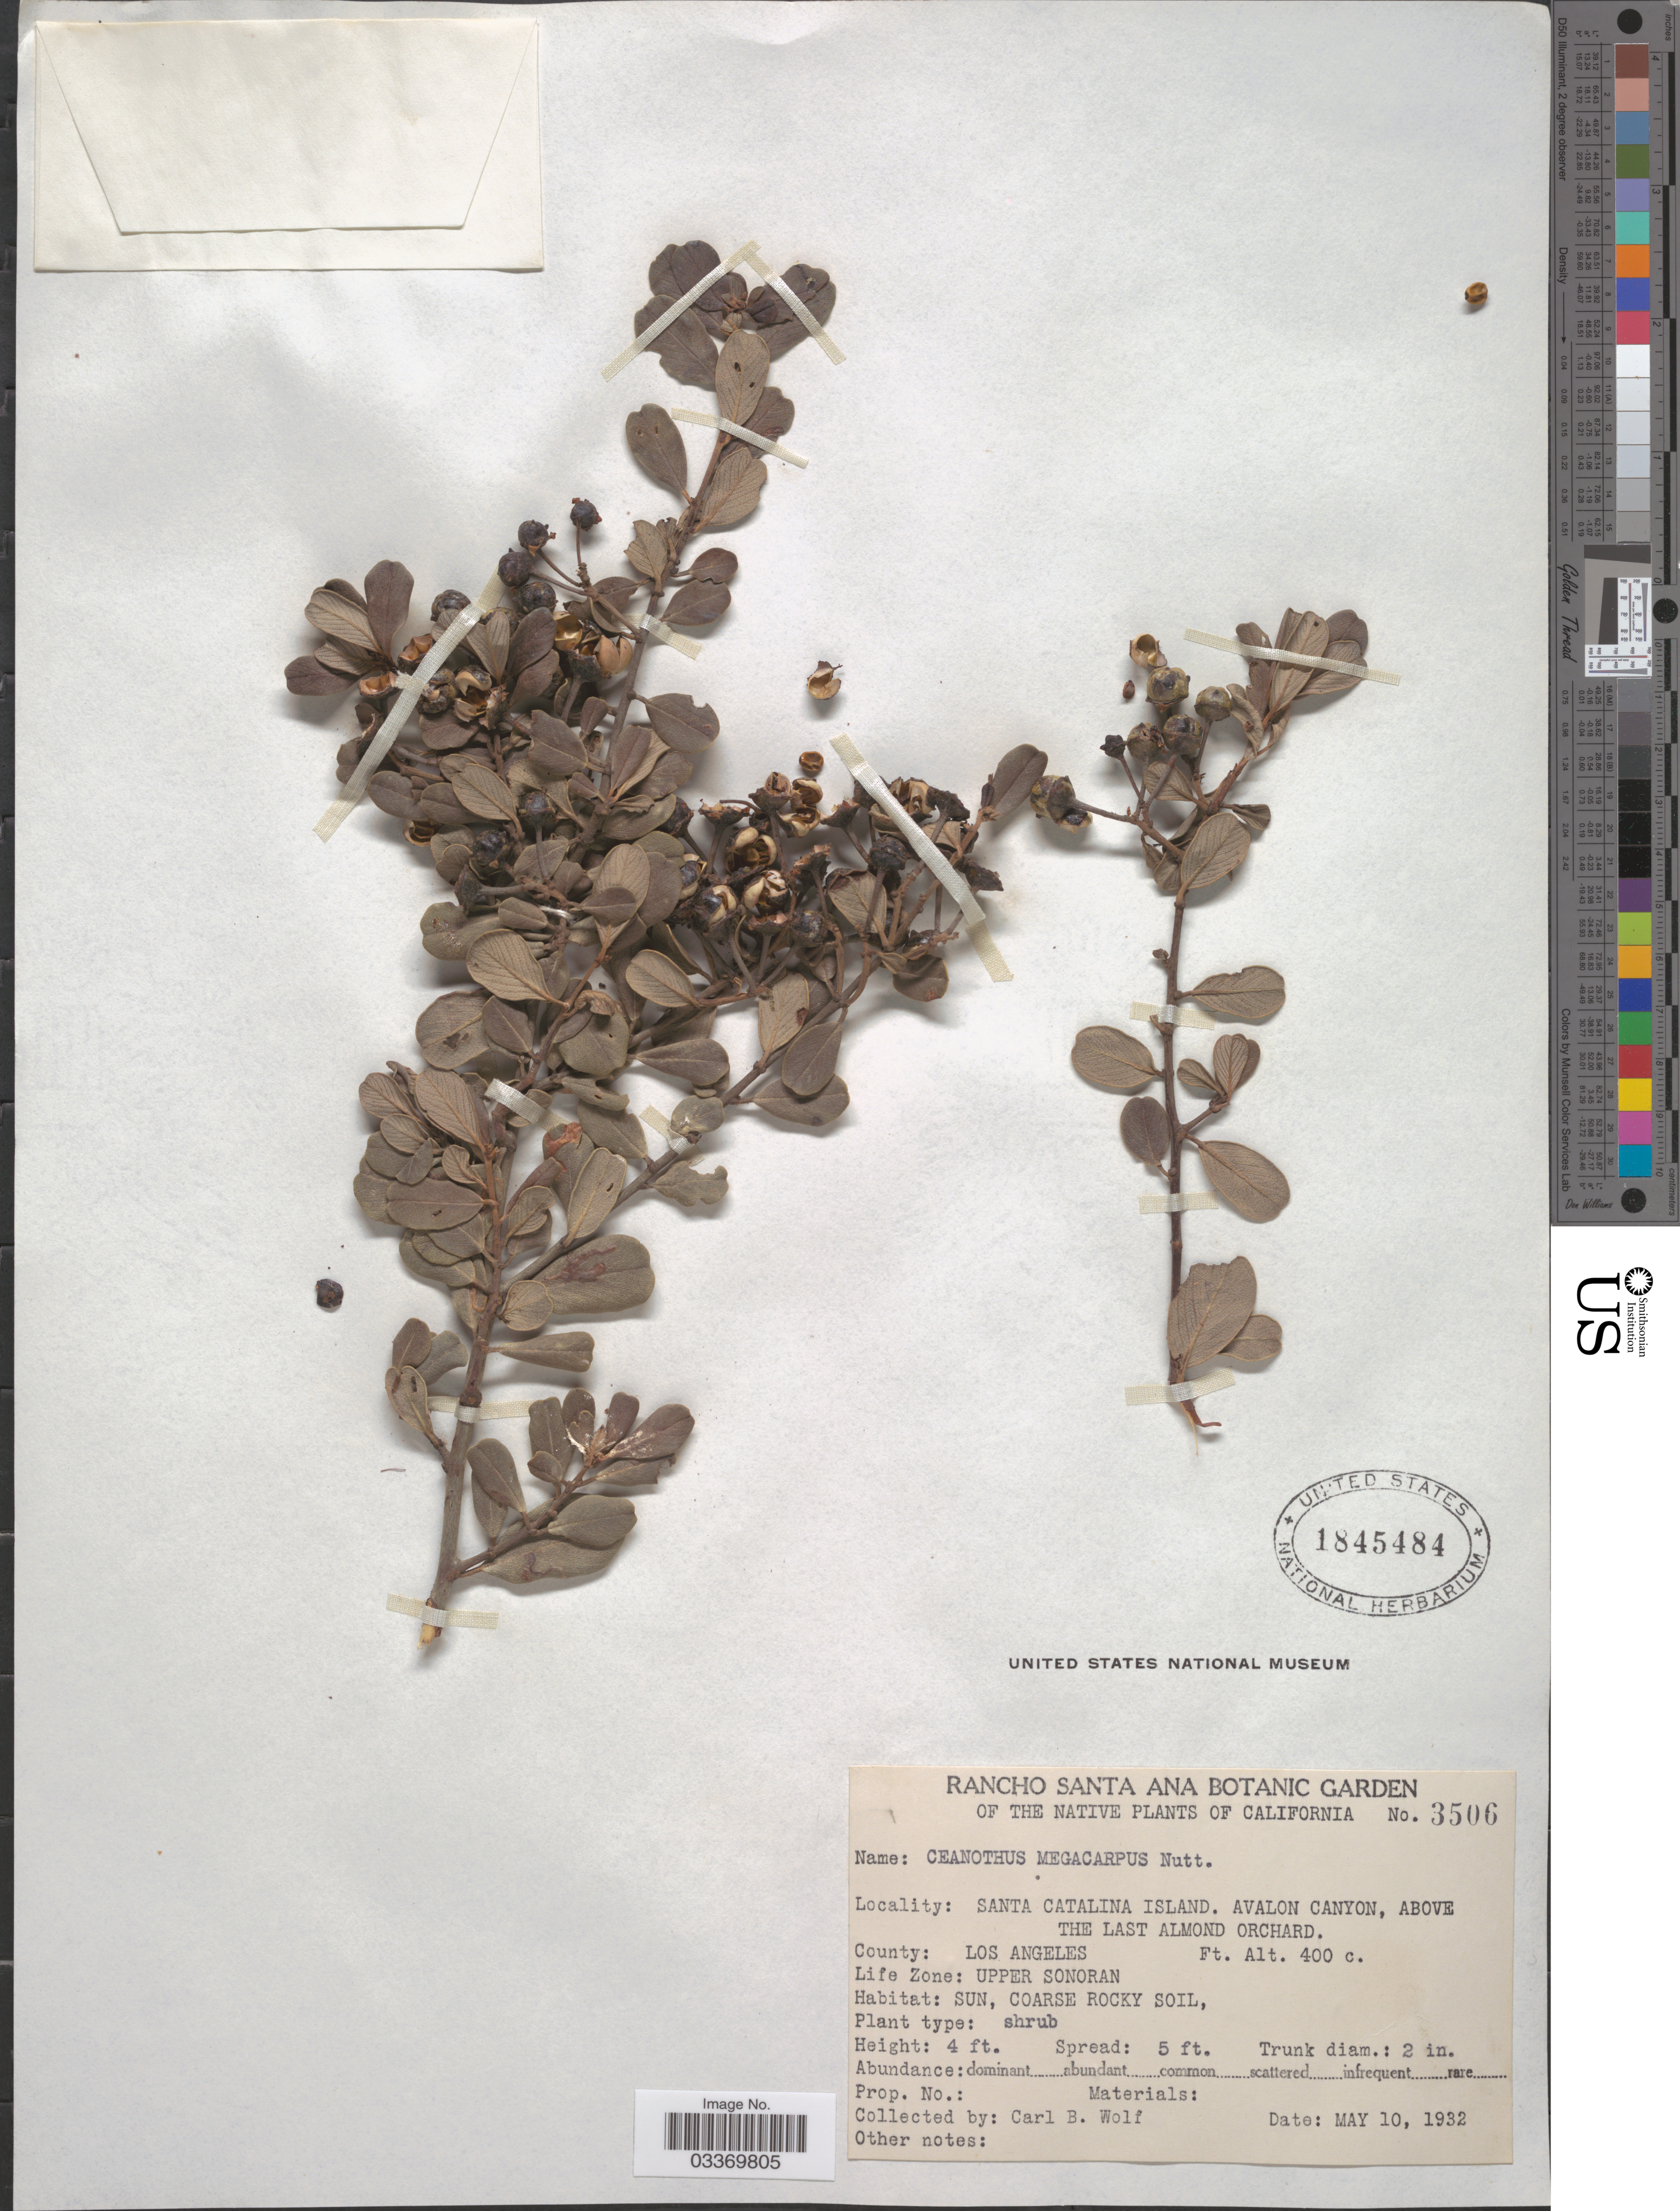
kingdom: Plantae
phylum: Tracheophyta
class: Magnoliopsida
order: Rosales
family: Rhamnaceae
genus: Ceanothus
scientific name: Ceanothus megacarpus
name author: Munz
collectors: C. B. Wolf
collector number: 3506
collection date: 1932-05-10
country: United States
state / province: California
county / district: Los Angeles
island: Santa Catalina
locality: Santa Catalina Island. Avalon Canyon, above the last Almond Orchard. County: Los Angeles. Life Zone: Upper Sonoran.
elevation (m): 122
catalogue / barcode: US 1845484